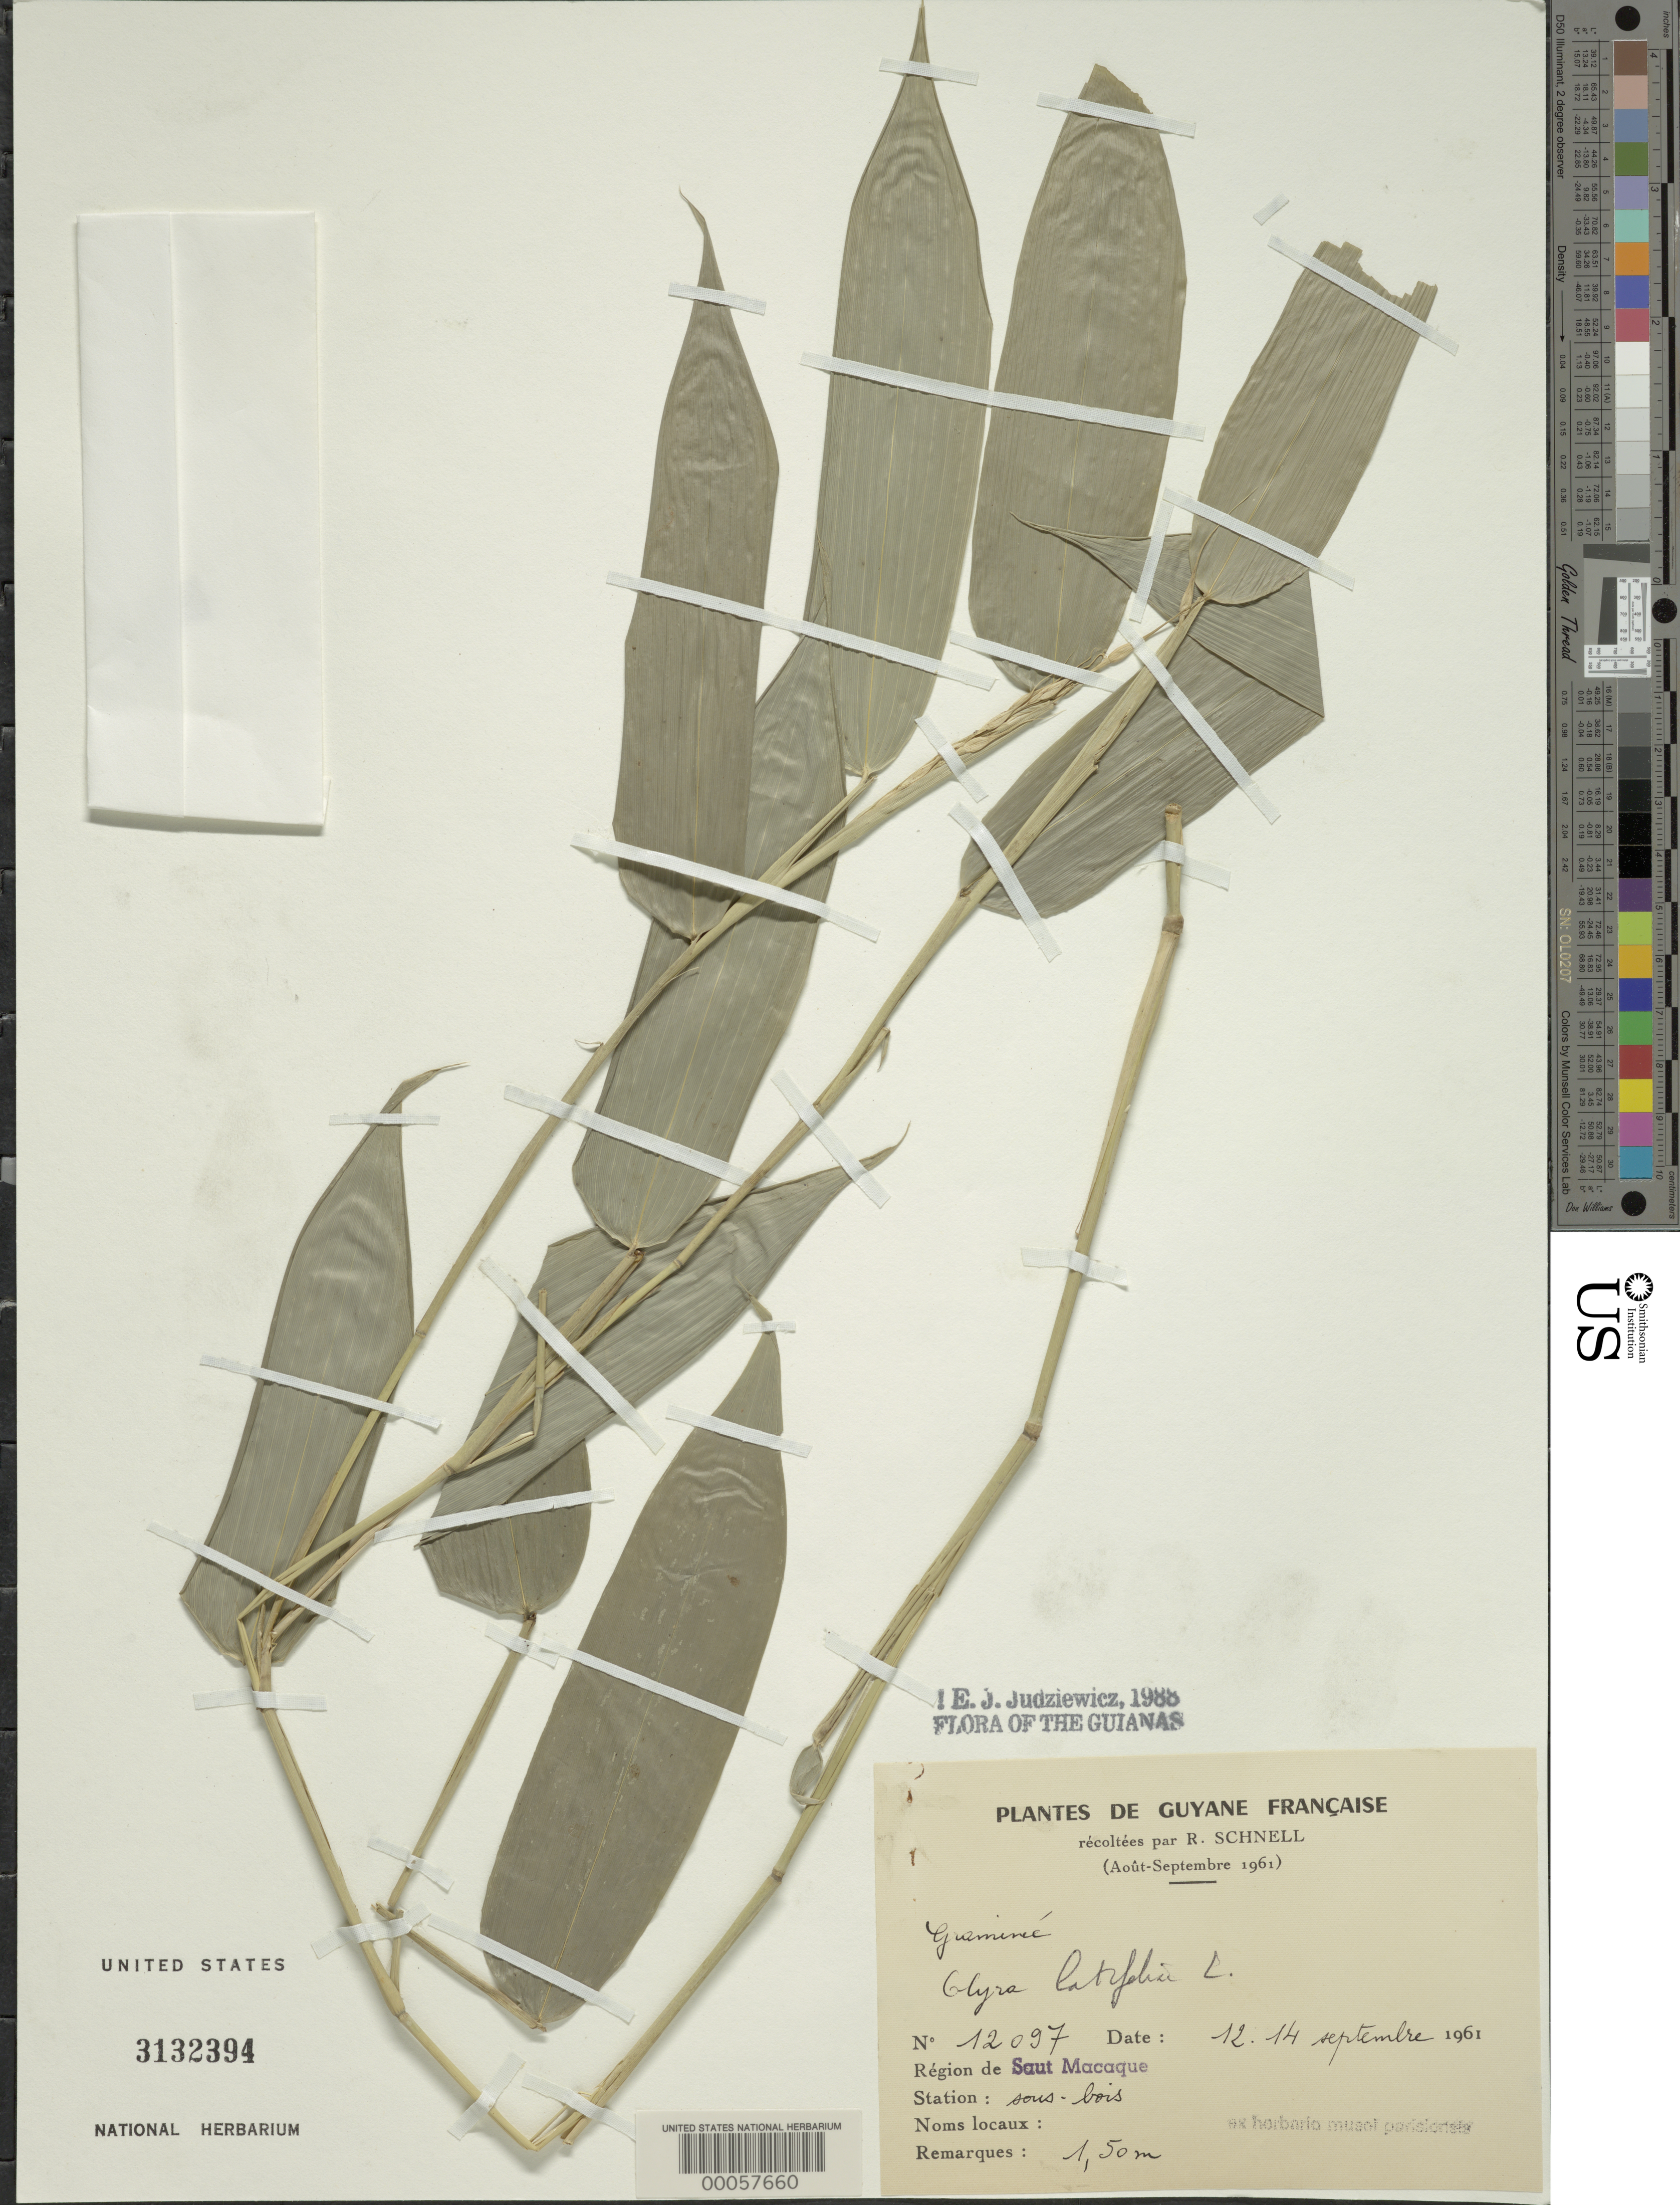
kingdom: Plantae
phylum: Tracheophyta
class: Liliopsida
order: Poales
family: Poaceae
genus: Olyra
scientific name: Olyra latifolia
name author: L.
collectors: R. A. Schnell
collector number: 12097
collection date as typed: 12 Sep 1961 to 14 Sep 1961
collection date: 1961-09-12/1961-09-14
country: French Guiana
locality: Saut macaque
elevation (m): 150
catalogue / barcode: US 3132394